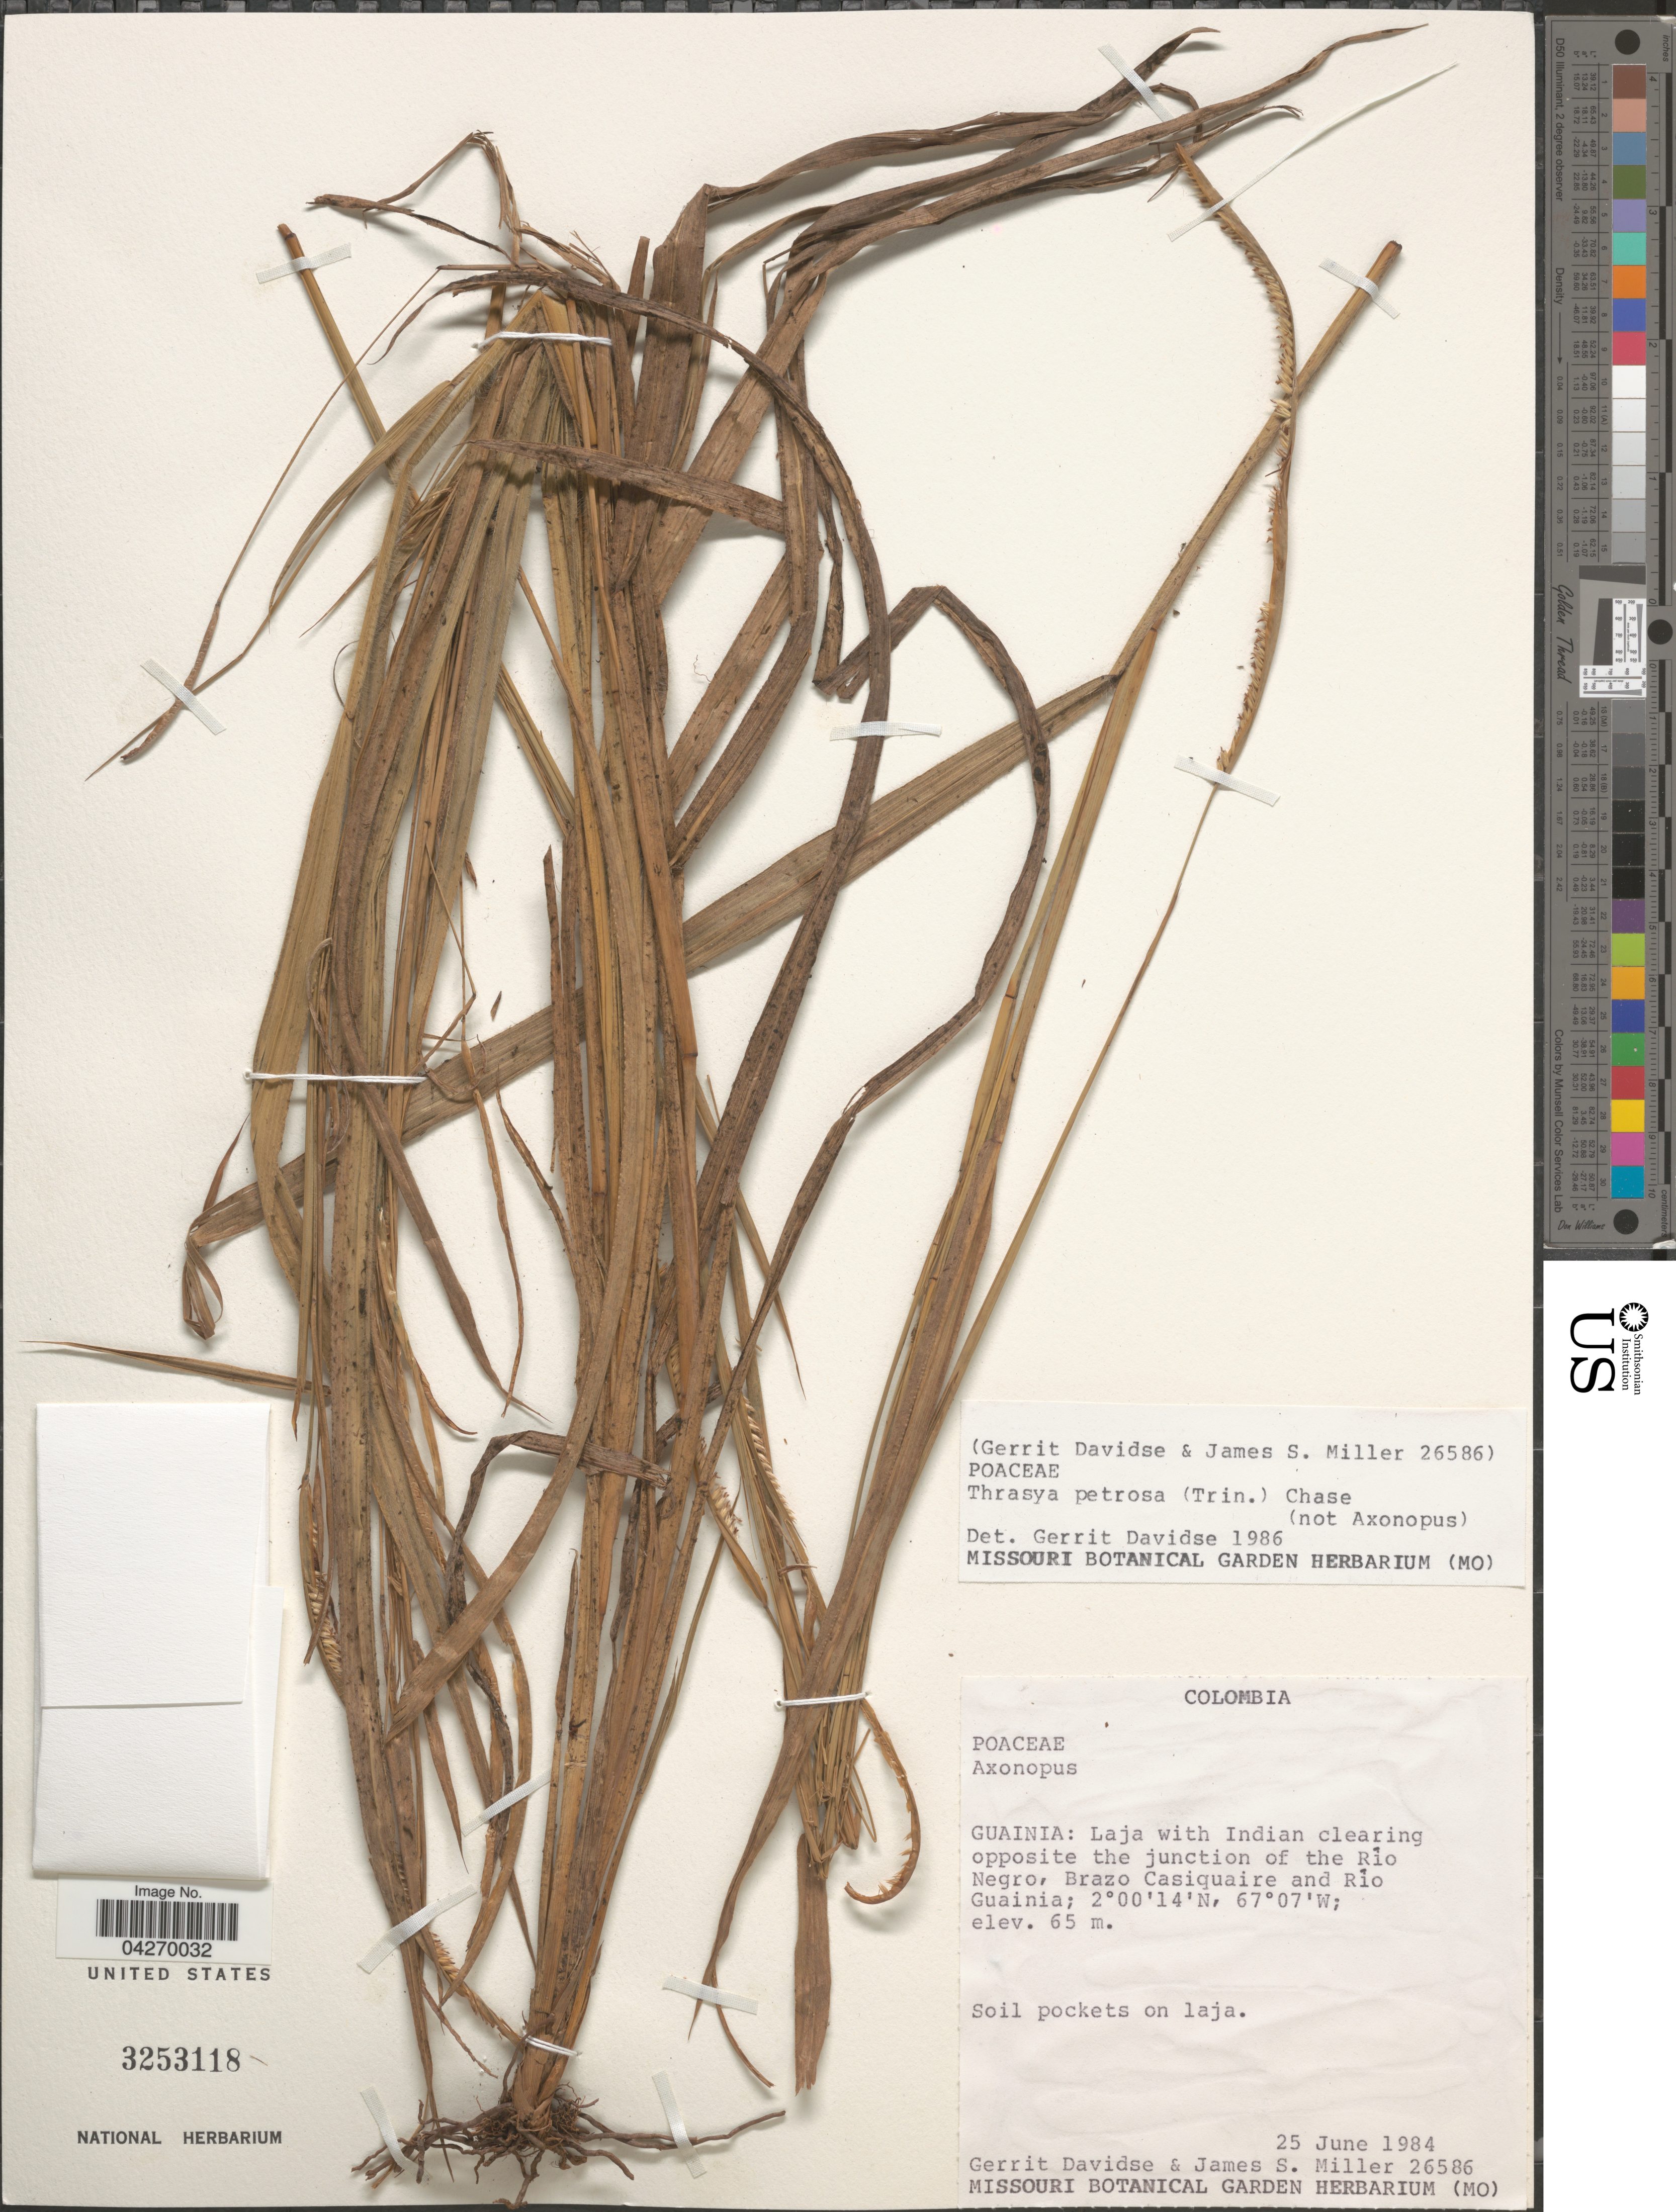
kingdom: Plantae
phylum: Tracheophyta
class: Liliopsida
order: Poales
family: Poaceae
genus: Paspalum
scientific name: Paspalum foliiforme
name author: S. Denham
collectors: G. Davidse & J. S. Miller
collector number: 26586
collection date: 1984-06-25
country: Colombia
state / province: Guainía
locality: Laja with Indian clearing opposite the junction of the Río Negro, Brazo Casiquaire and Río Guainia.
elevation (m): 65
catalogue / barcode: US 3253118